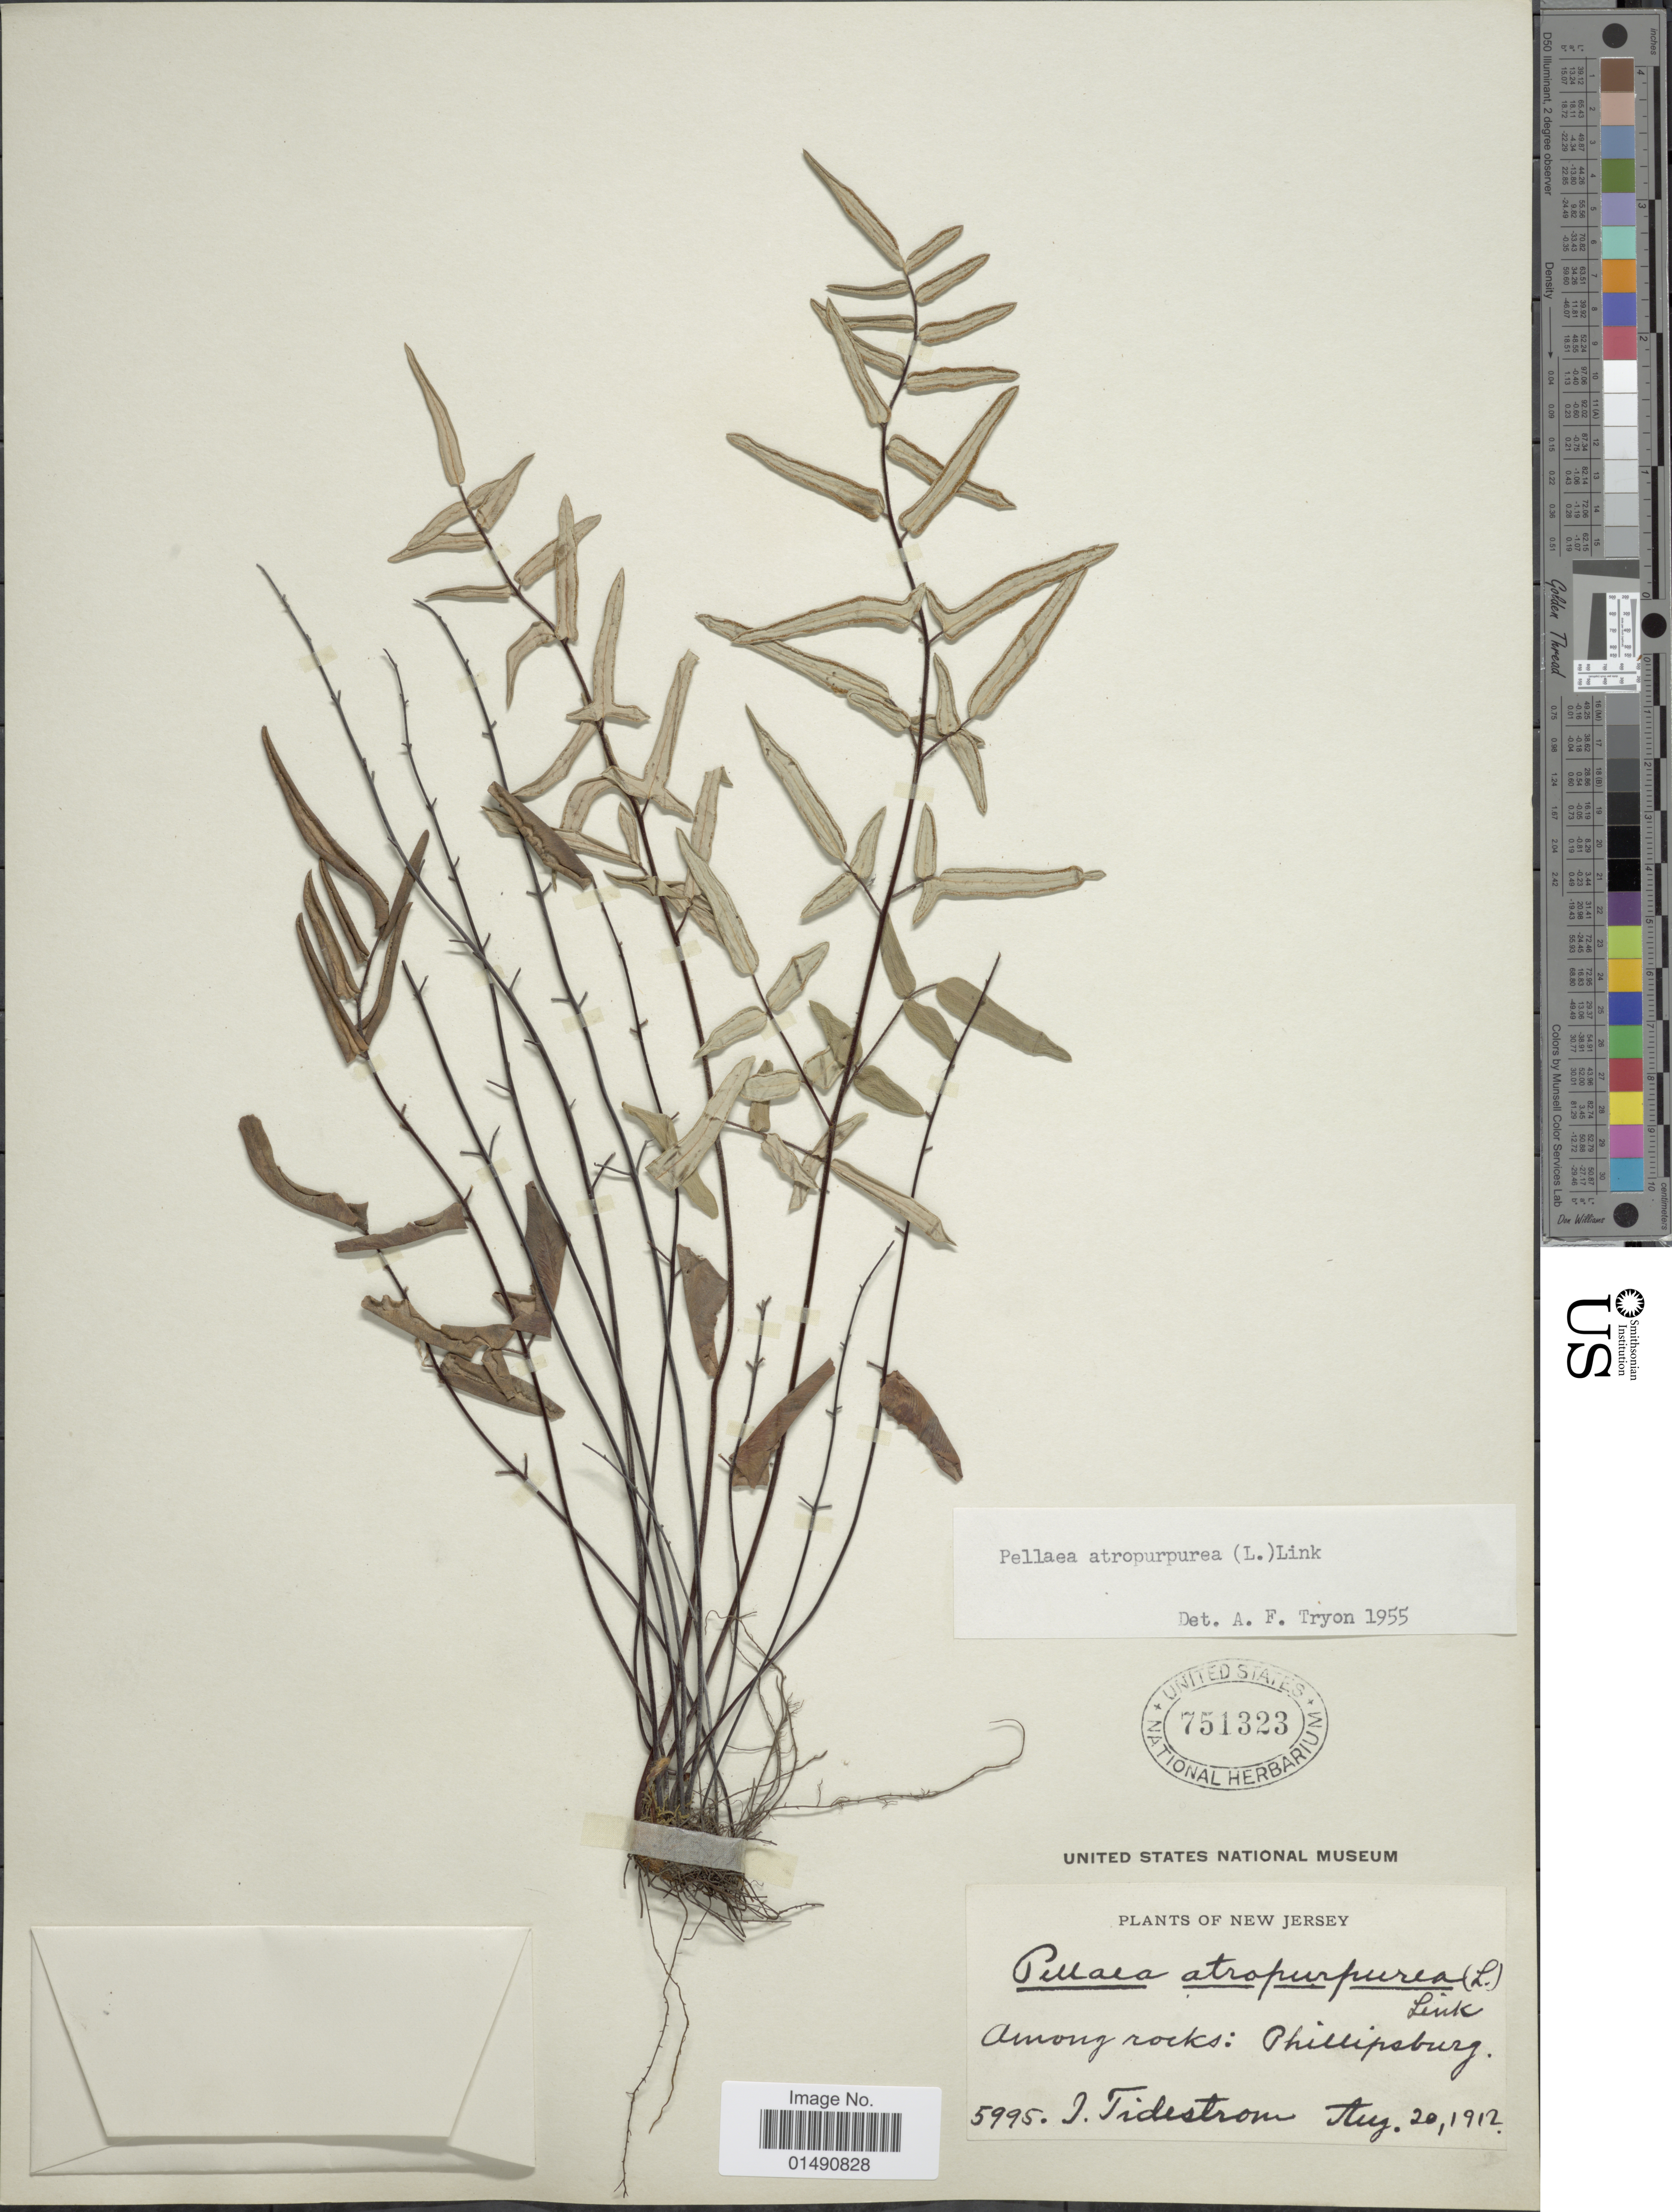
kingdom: Plantae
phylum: Tracheophyta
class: Polypodiopsida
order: Polypodiales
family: Pteridaceae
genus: Pellaea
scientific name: Pellaea atropurpurea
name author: (L.) Link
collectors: I. Tidestorm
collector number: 5995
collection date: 1912-08-20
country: United States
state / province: New Jersey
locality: Among rocks; Phillipsburg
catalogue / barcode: US 751323